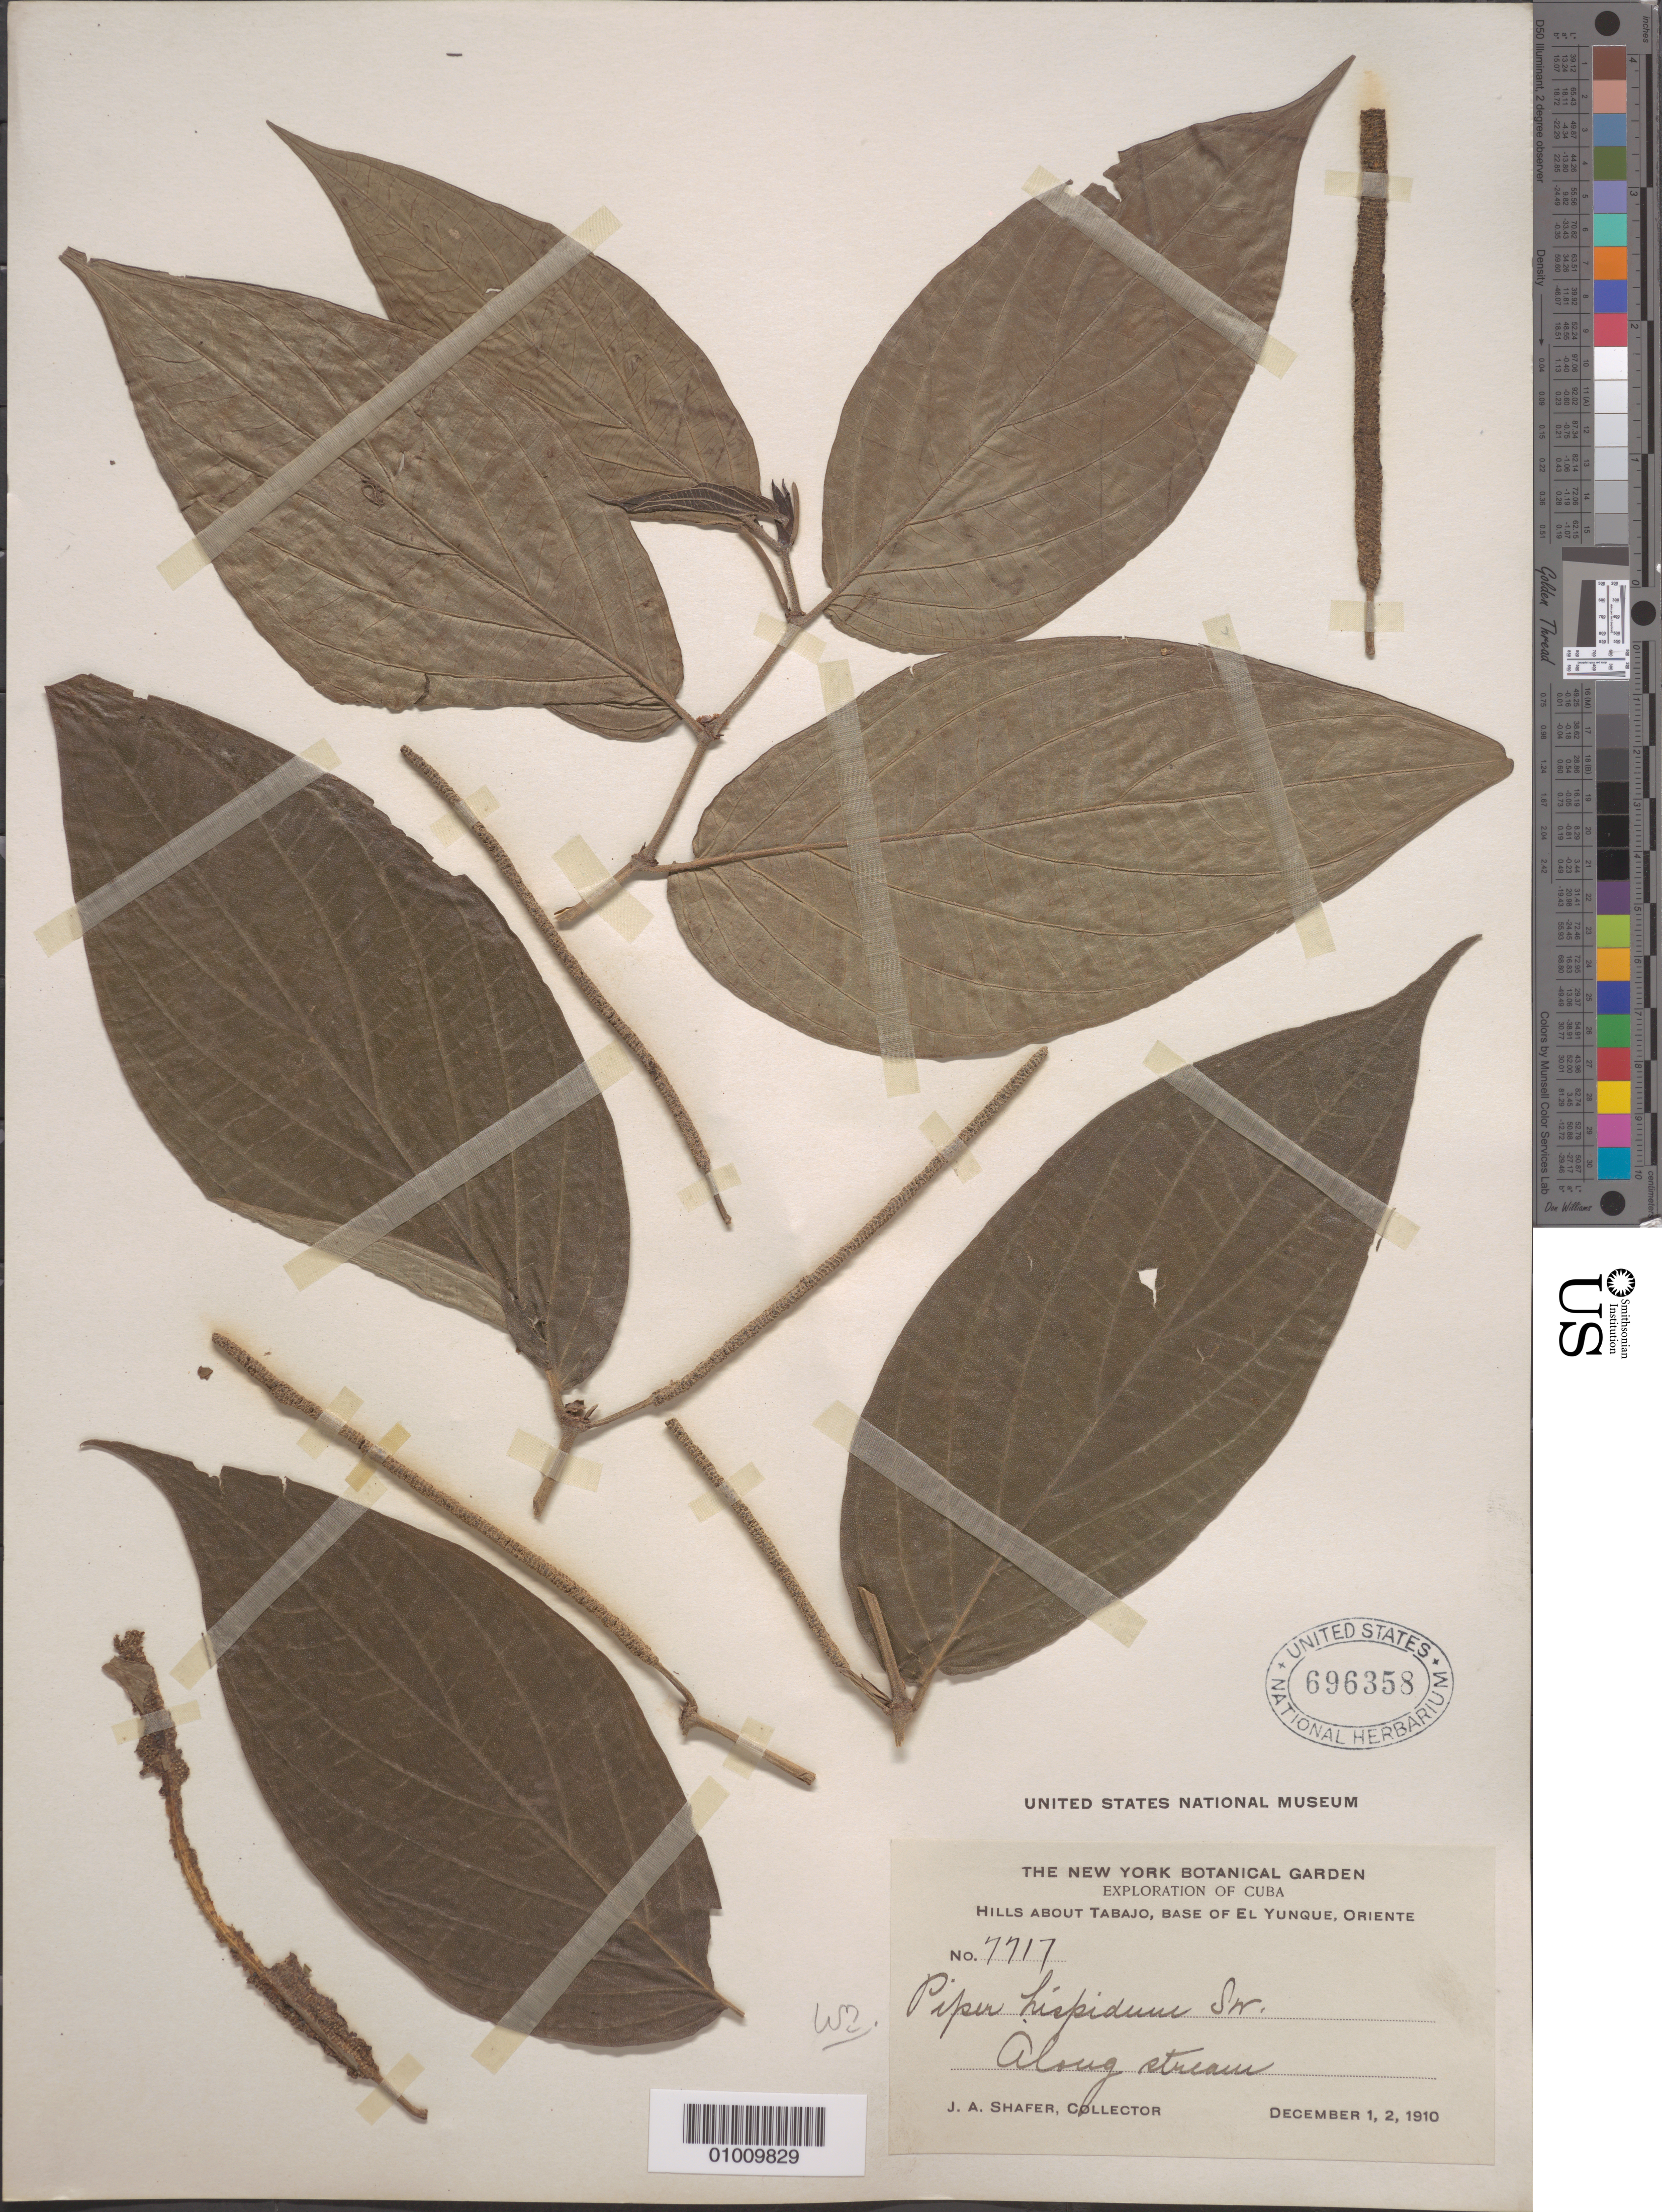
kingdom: Plantae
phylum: Tracheophyta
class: Magnoliopsida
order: Piperales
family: Piperaceae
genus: Piper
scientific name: Piper hispidum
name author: Sw.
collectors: J. A. Shafer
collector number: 7717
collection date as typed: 01 Dec 1910 and 02 Dec 1910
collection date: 1910-12-01,1910-12-02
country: Cuba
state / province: Oriente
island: Cuba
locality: Hills about Tabajo, Base of El Yunque Along stream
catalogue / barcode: US 696358